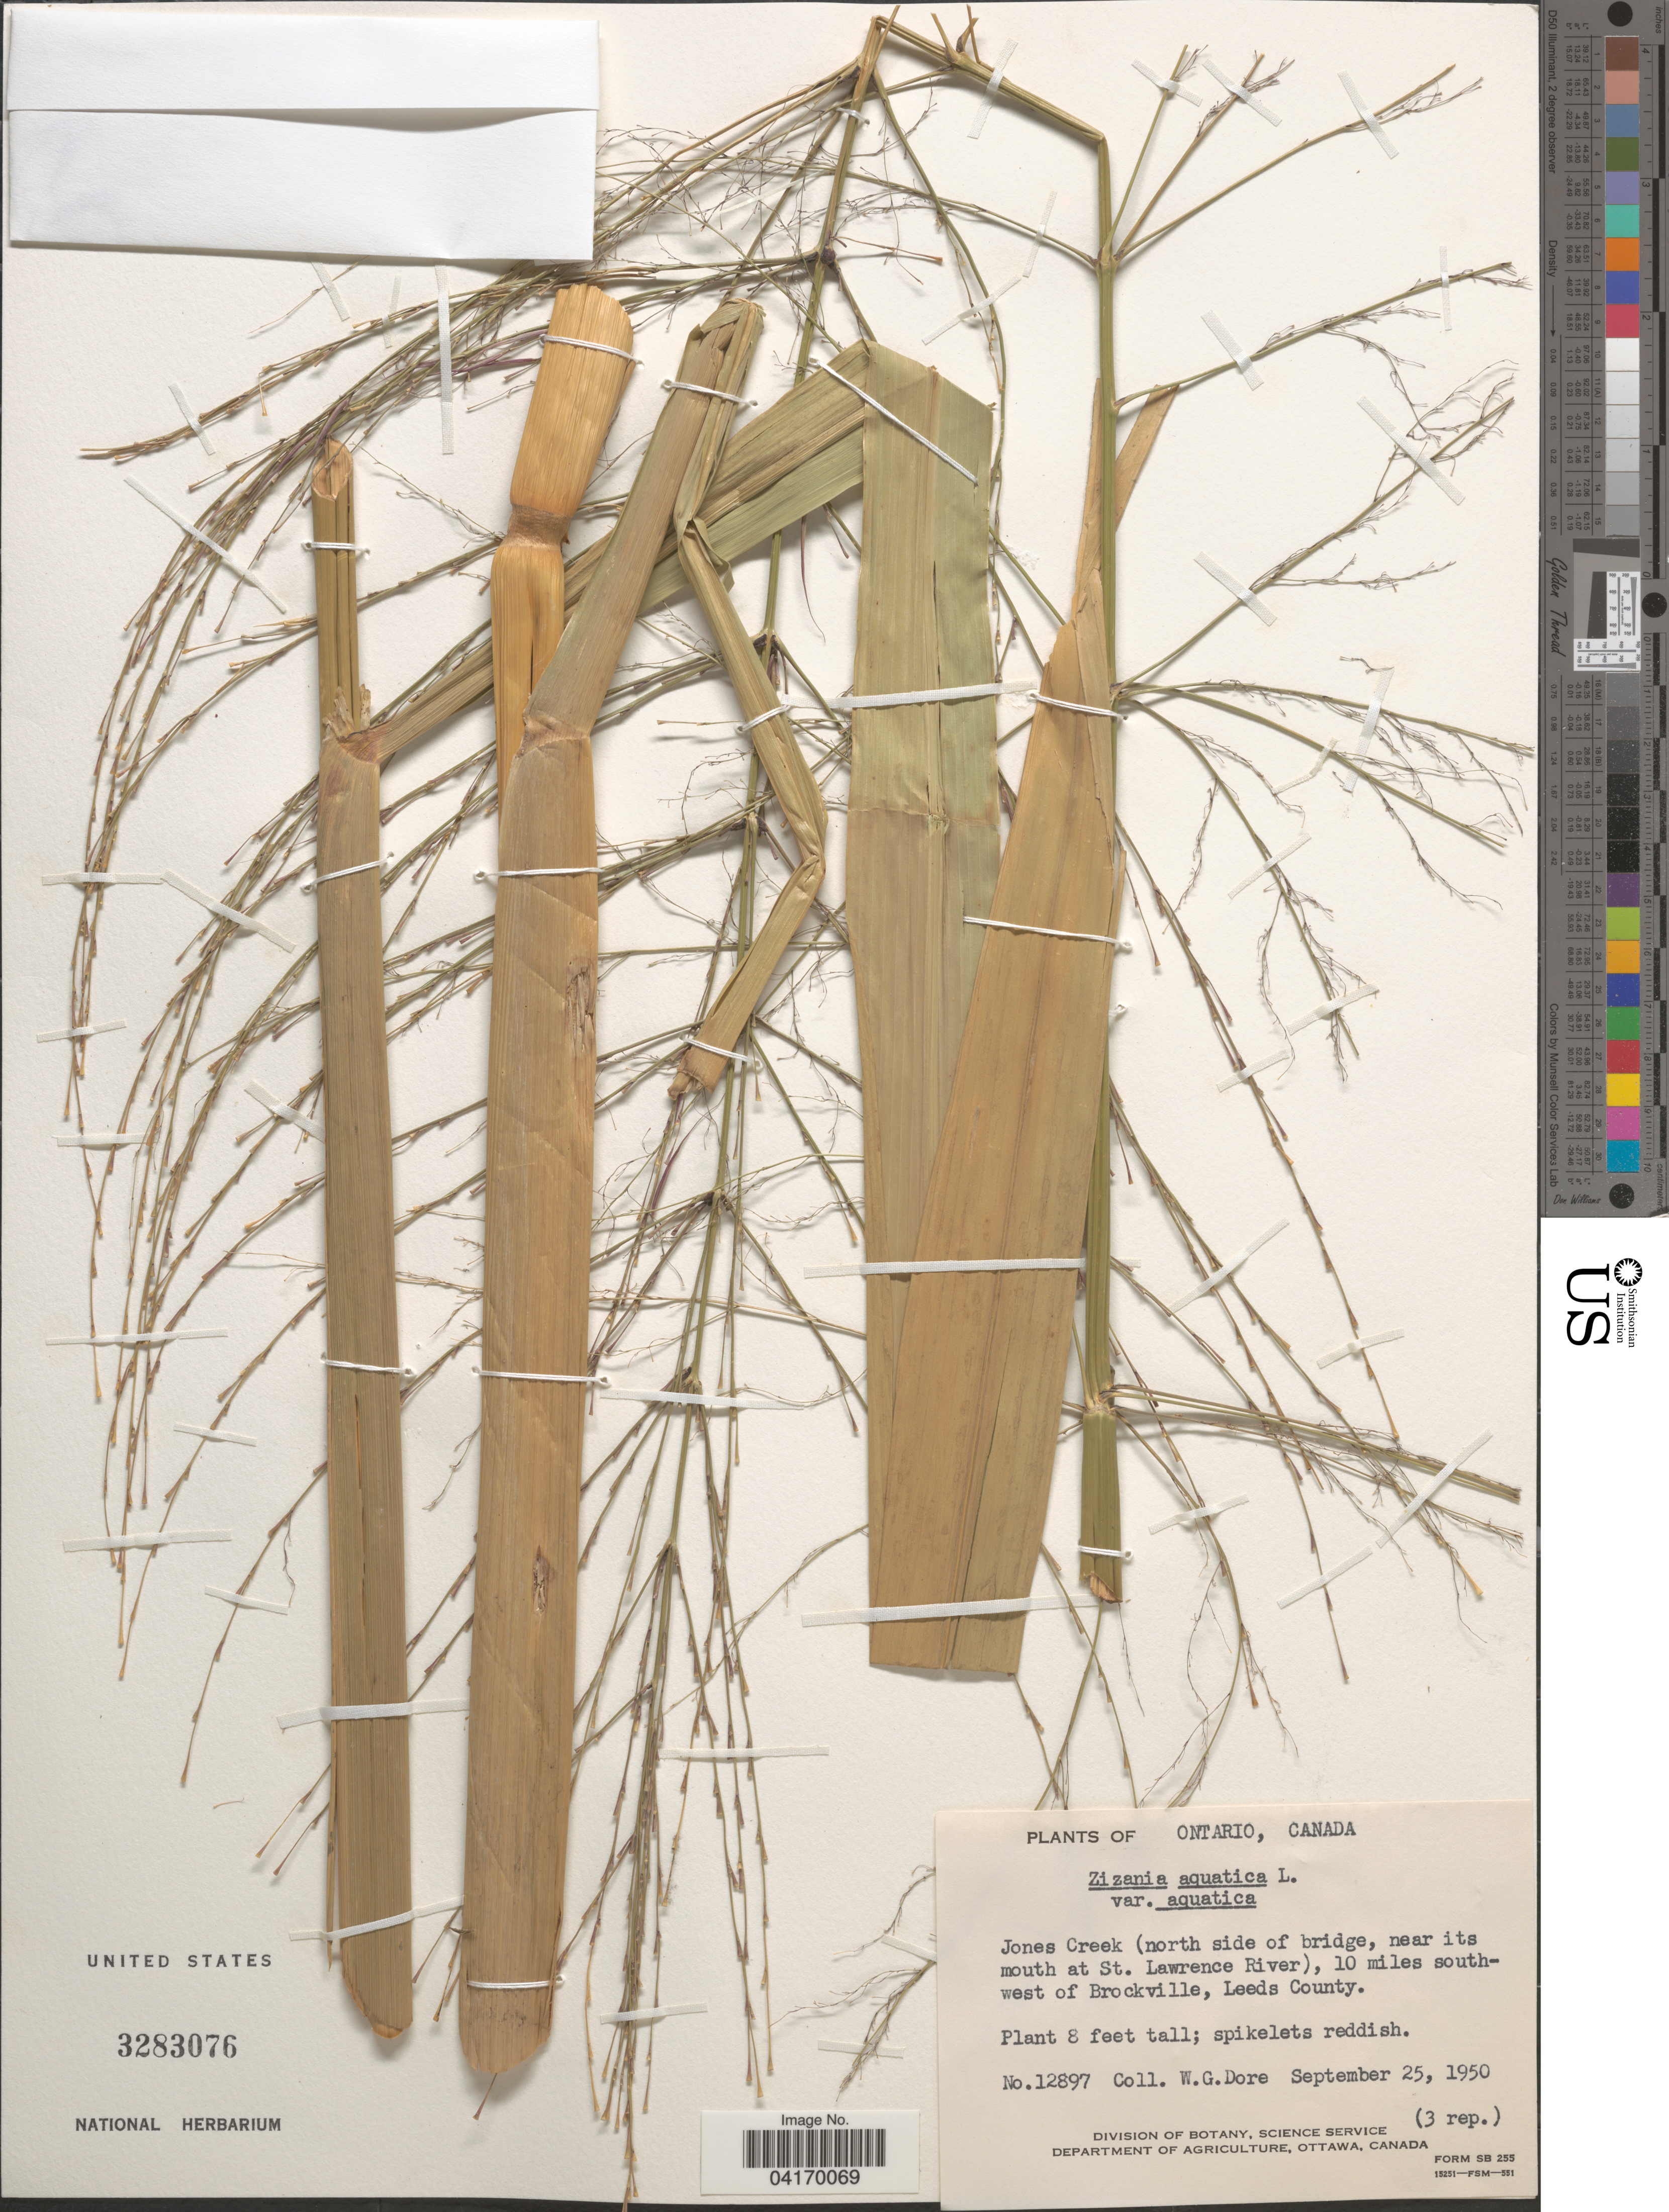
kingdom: Plantae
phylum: Tracheophyta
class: Liliopsida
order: Poales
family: Poaceae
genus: Zizania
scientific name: Zizania aquatica var. aquatica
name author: L.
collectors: W. Dore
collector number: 12897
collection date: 1950-09-25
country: Canada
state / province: Ontario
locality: Jones Creek (north side of bridge, near its mouth at St. Lawrence River), 10 miles southwest of Brockville, Leeds County.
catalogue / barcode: US 3283076